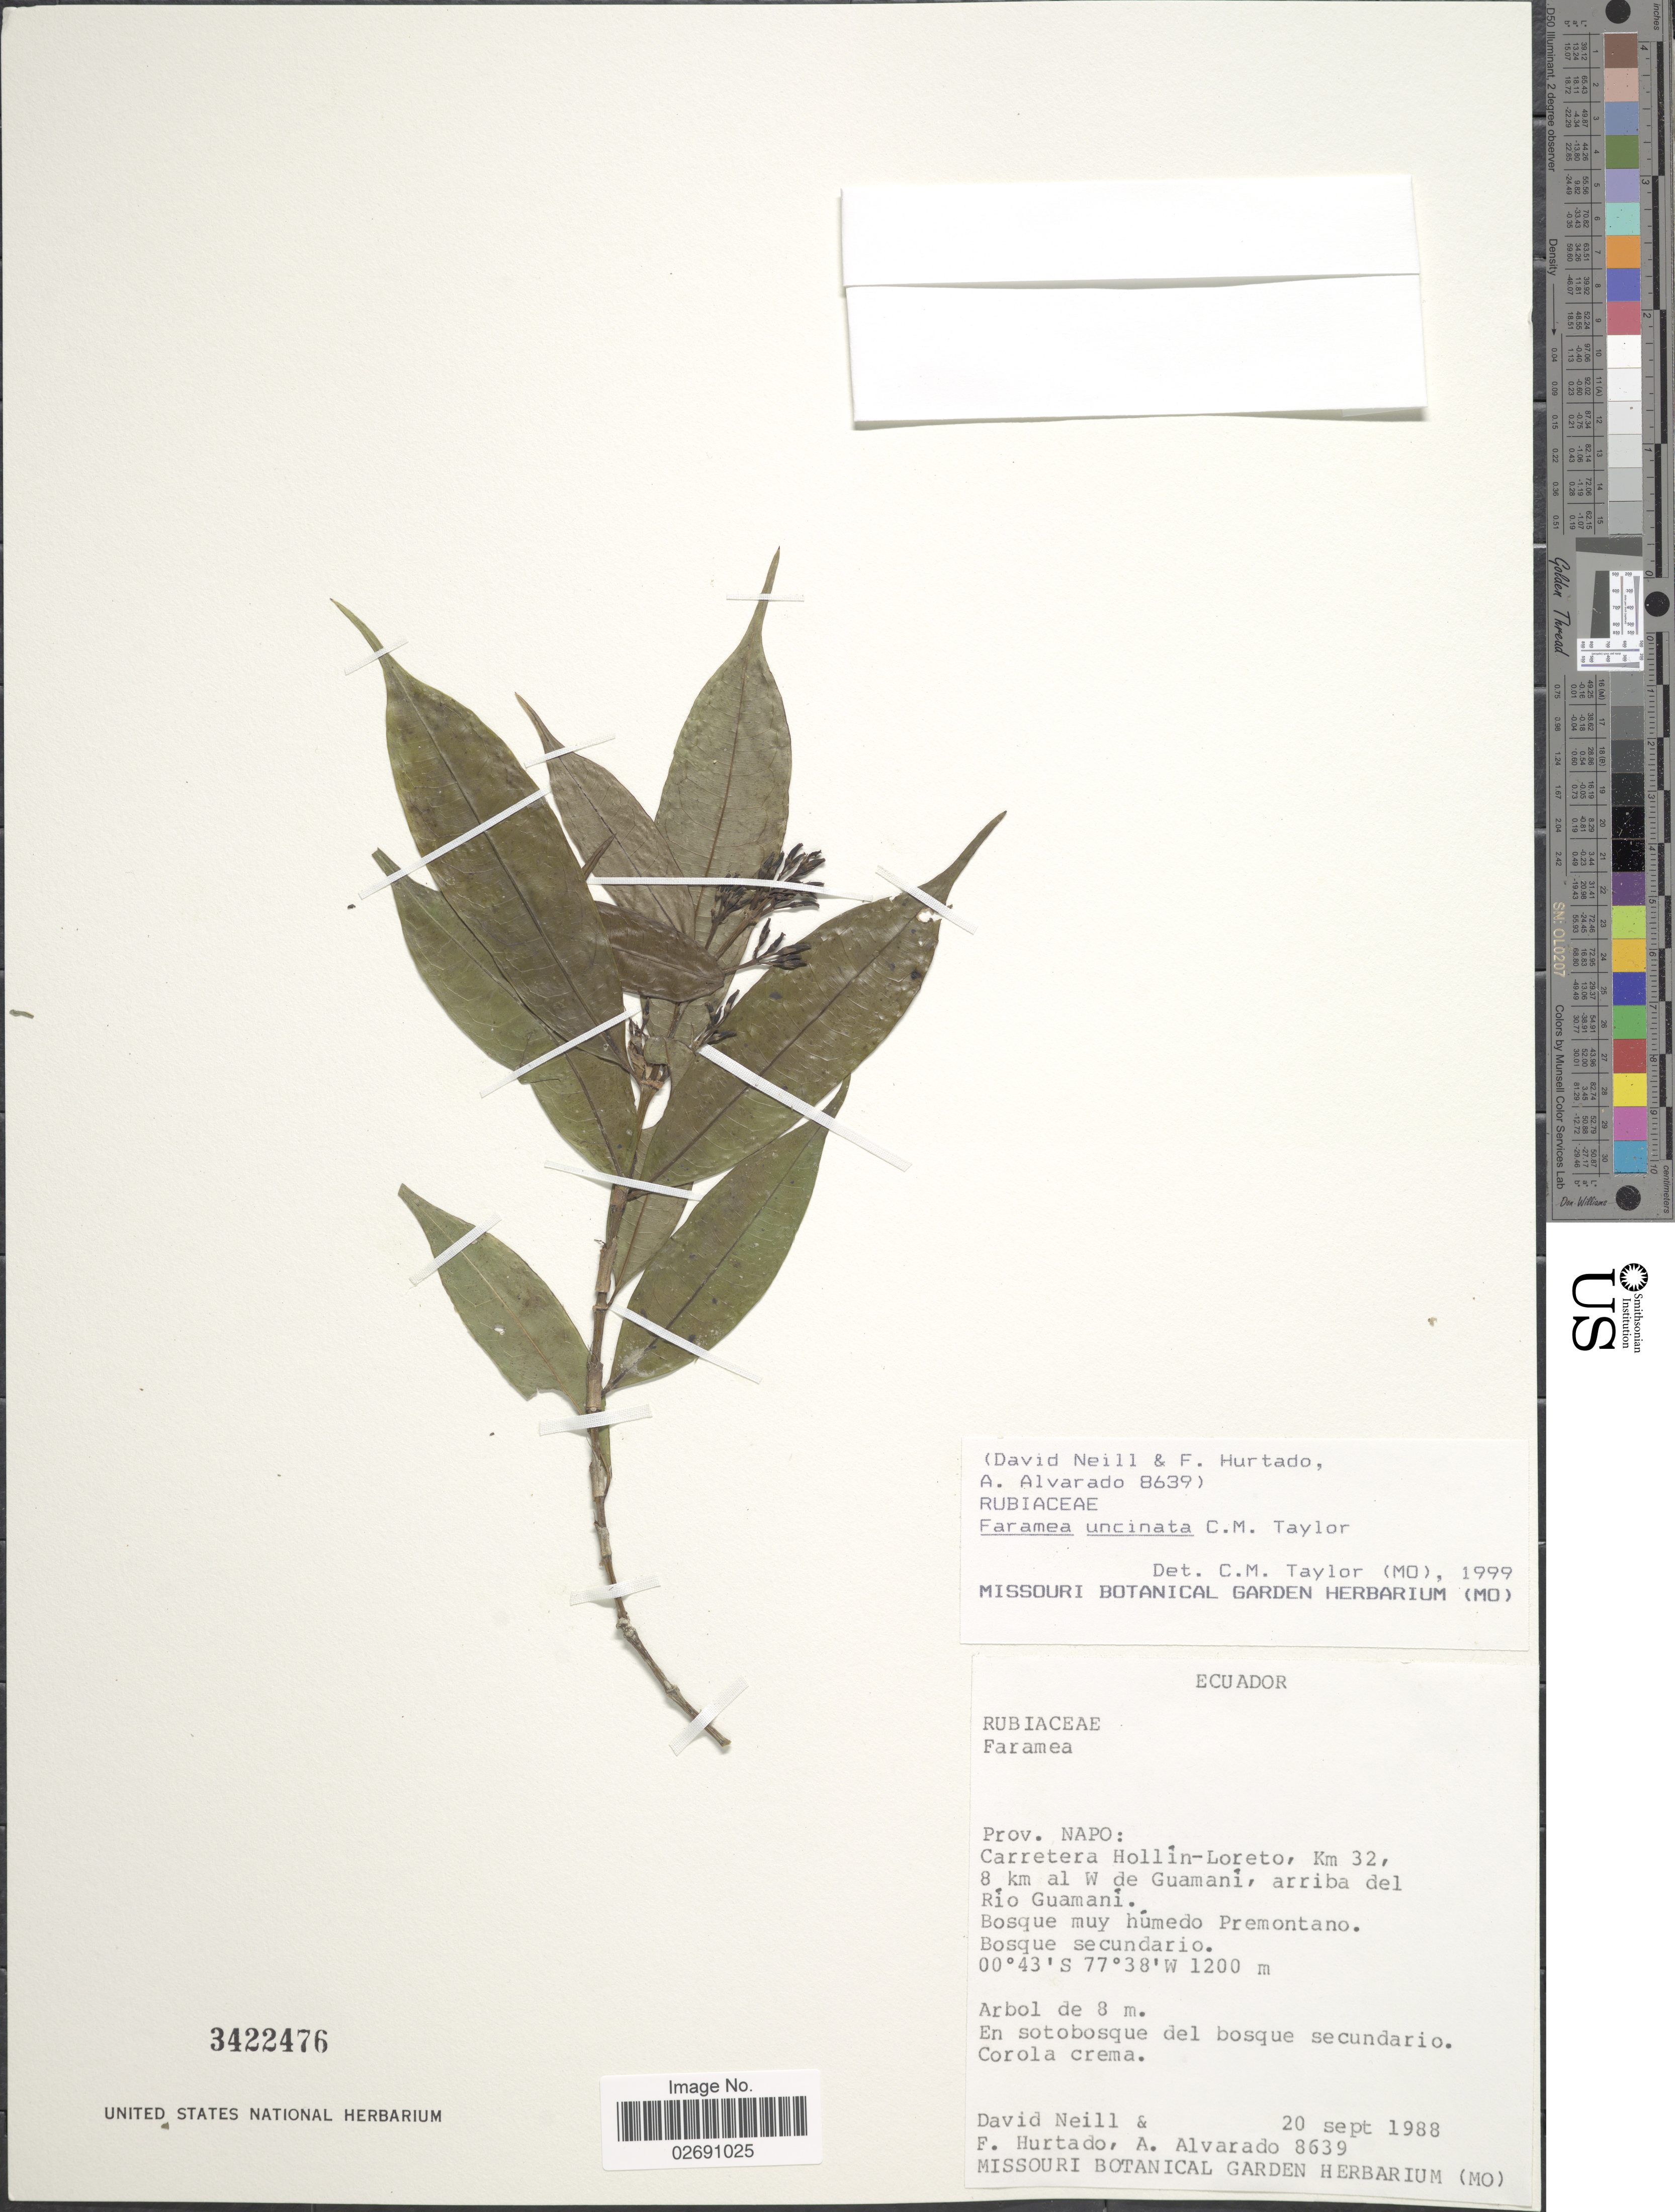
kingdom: Plantae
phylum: Tracheophyta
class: Magnoliopsida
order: Gentianales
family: Rubiaceae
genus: Faramea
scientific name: Faramea uncinata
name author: C.M. Taylor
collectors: D. Neill, F. Hurtado & A. Alvarado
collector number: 8639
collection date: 1988-09-20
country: Ecuador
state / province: Napo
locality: Carretera Hollin-Loreto, Km 32, 8 km al W de Guamani, arriba del Rio Guamani, Bosque muy humedo Premontano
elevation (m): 1200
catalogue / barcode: US 3422476